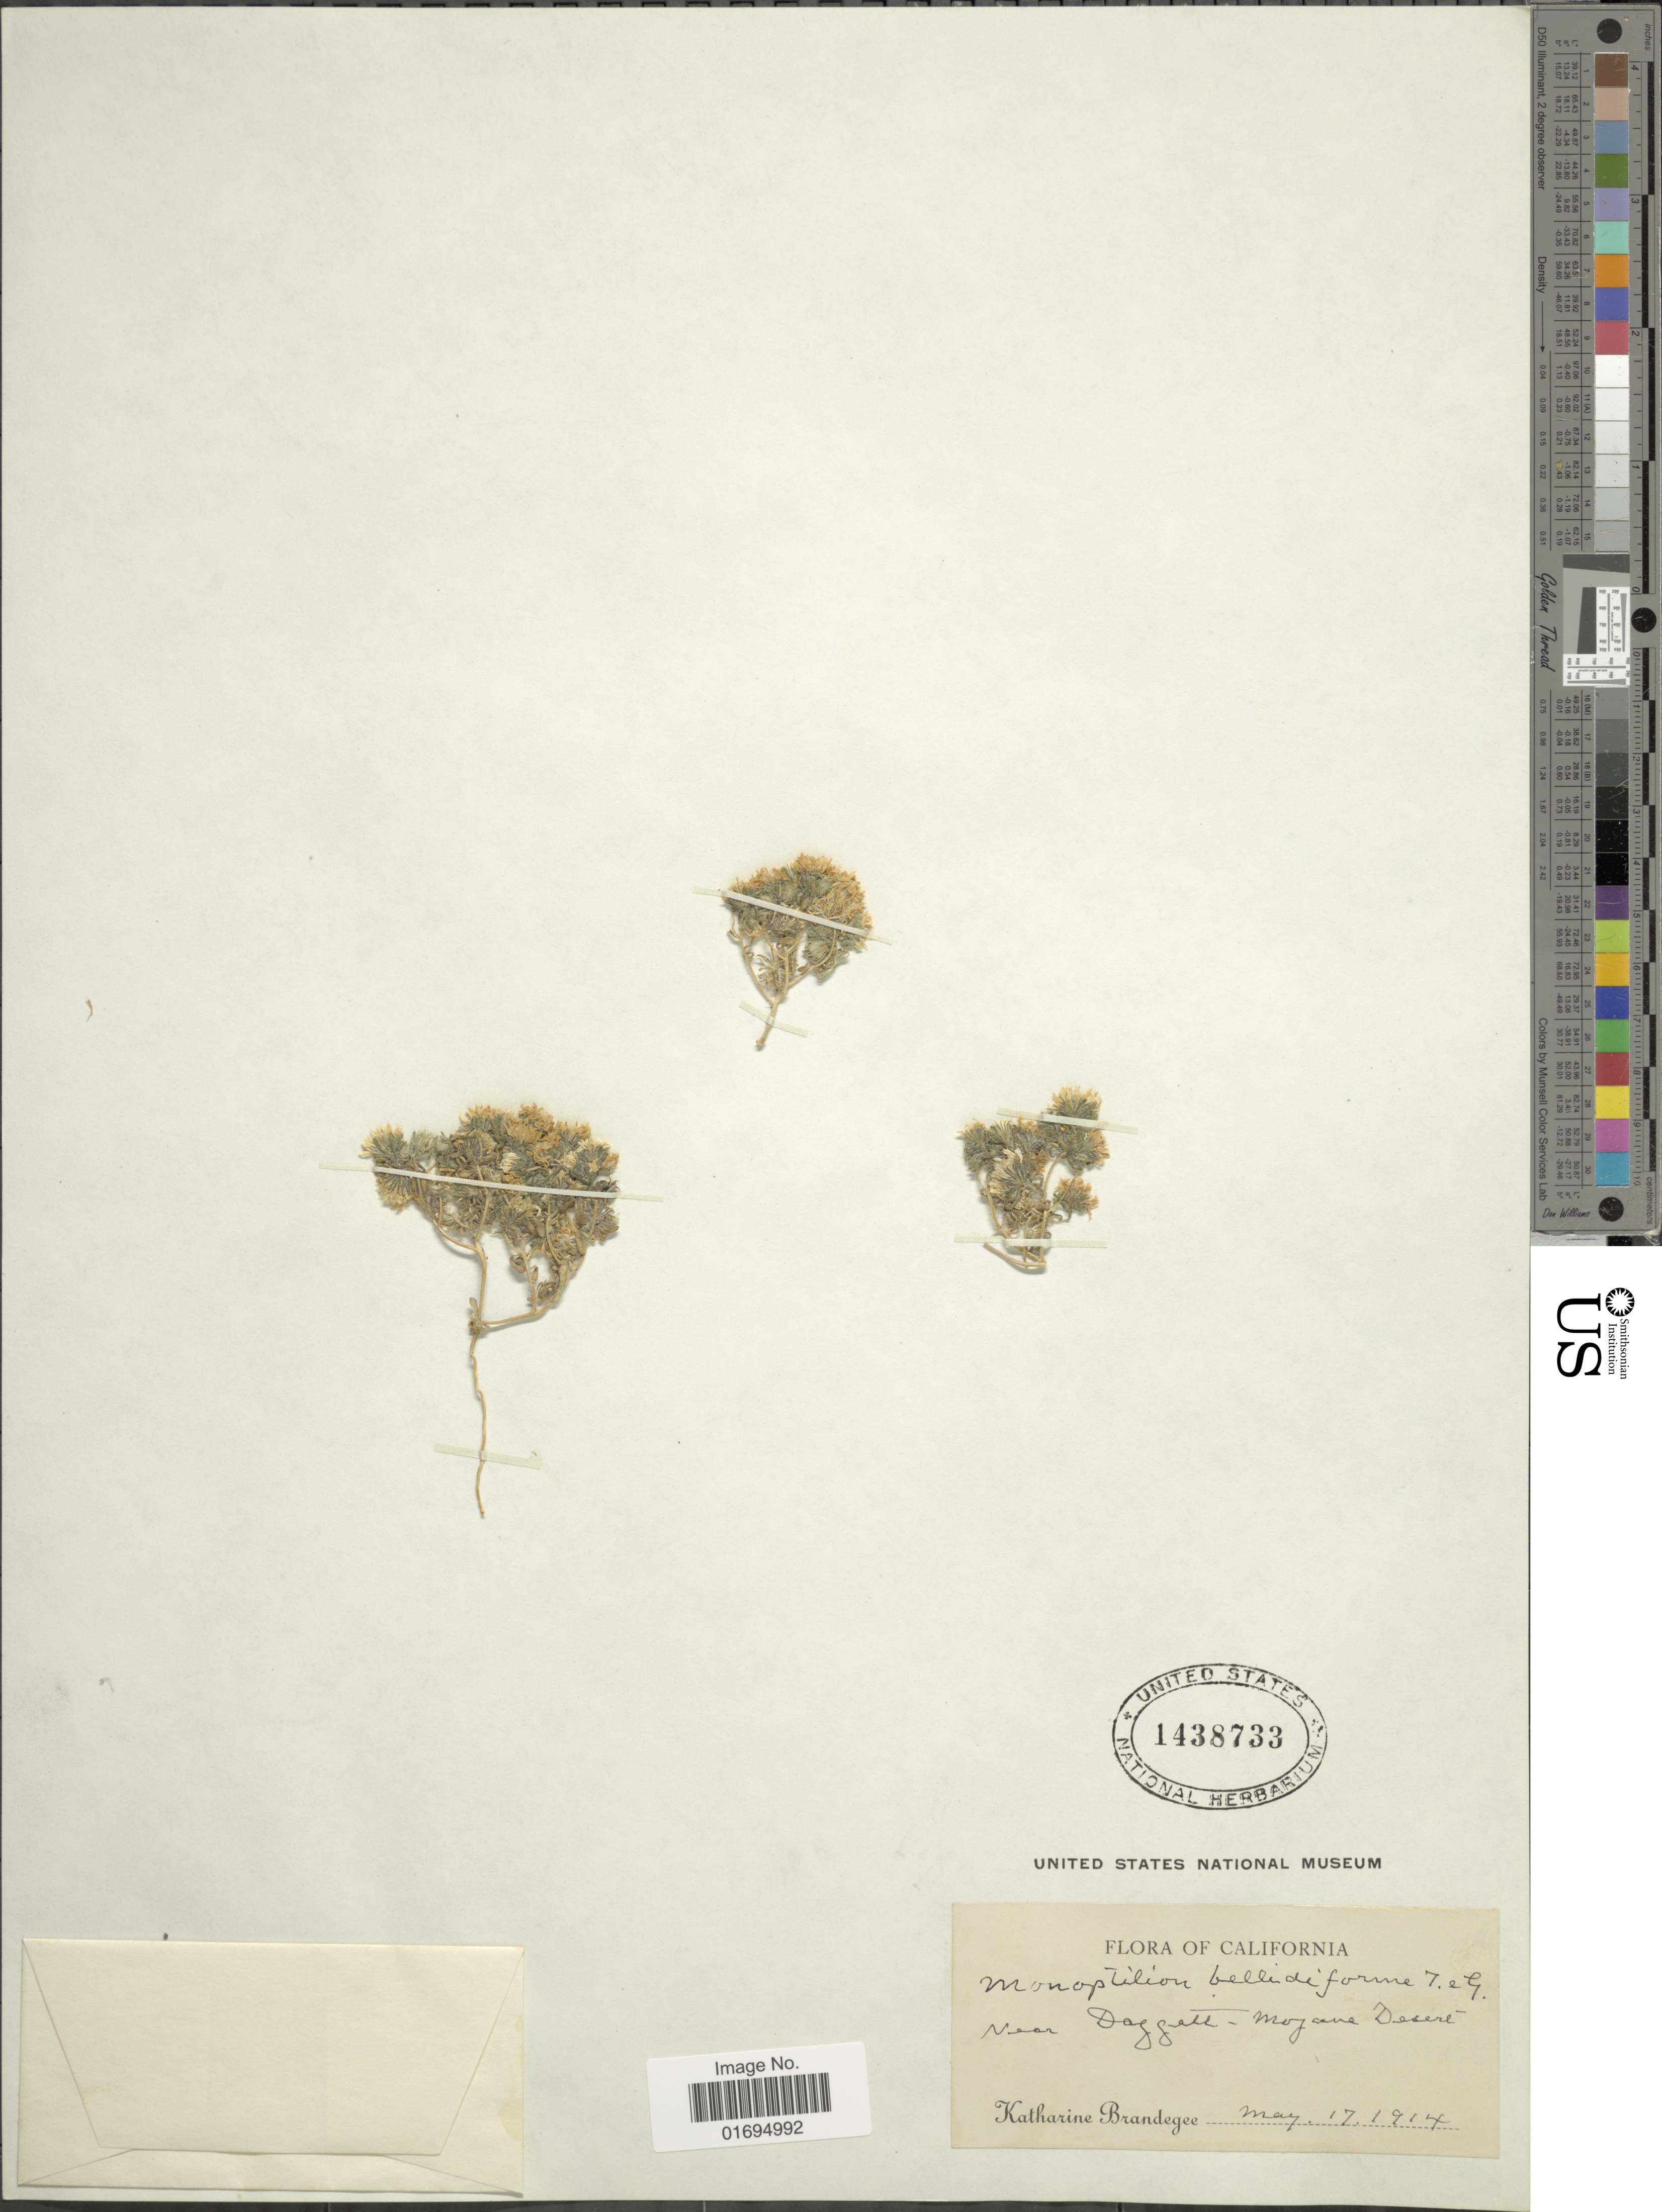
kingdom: Plantae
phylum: Tracheophyta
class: Magnoliopsida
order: Asterales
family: Asteraceae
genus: Monoptilon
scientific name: Monoptilon bellidiforme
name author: Torr. & A. Gray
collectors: M. K. Brandegee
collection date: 1914-05-17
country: United States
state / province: California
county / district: San Bernardino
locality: Near Daggett, Mojave Desert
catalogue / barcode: US 1438733